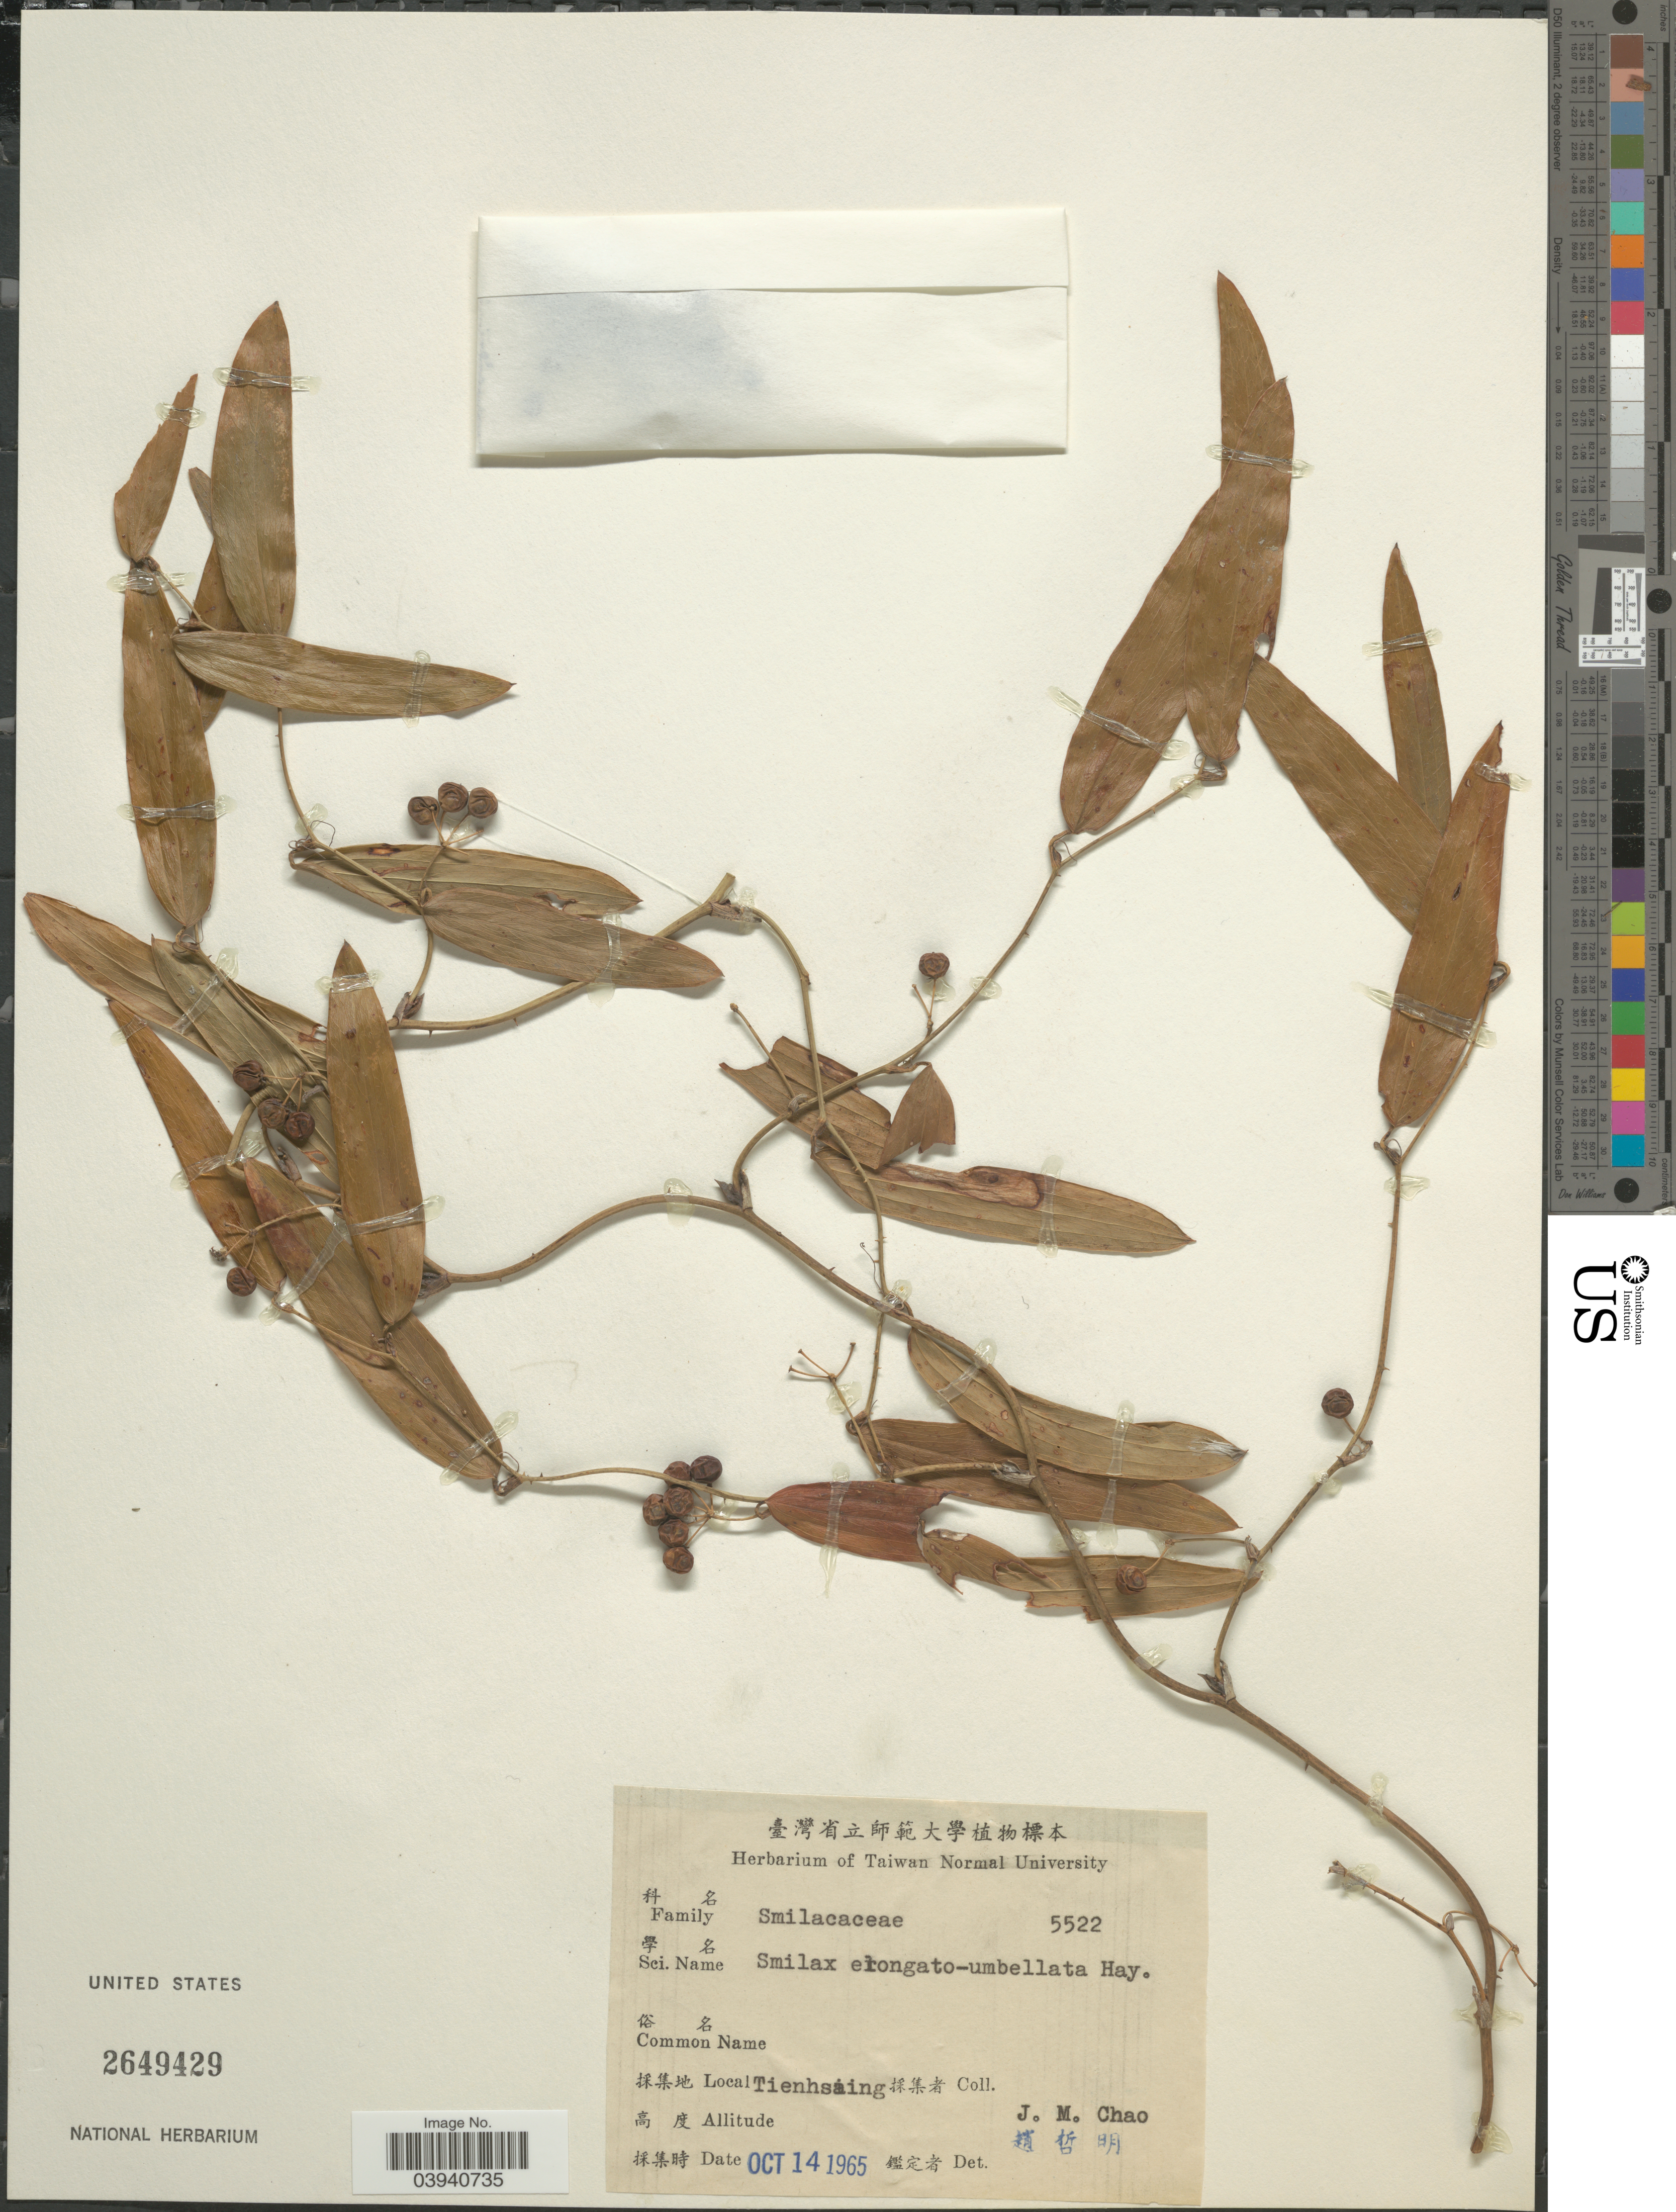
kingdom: Plantae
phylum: Tracheophyta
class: Liliopsida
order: Liliales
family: Smilacaceae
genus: Smilax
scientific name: Smilax elongato-umbellata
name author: Hayata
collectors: J. Chao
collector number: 5522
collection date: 1965-10-14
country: Taiwan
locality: Tienhsaing.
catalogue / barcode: US 2649429